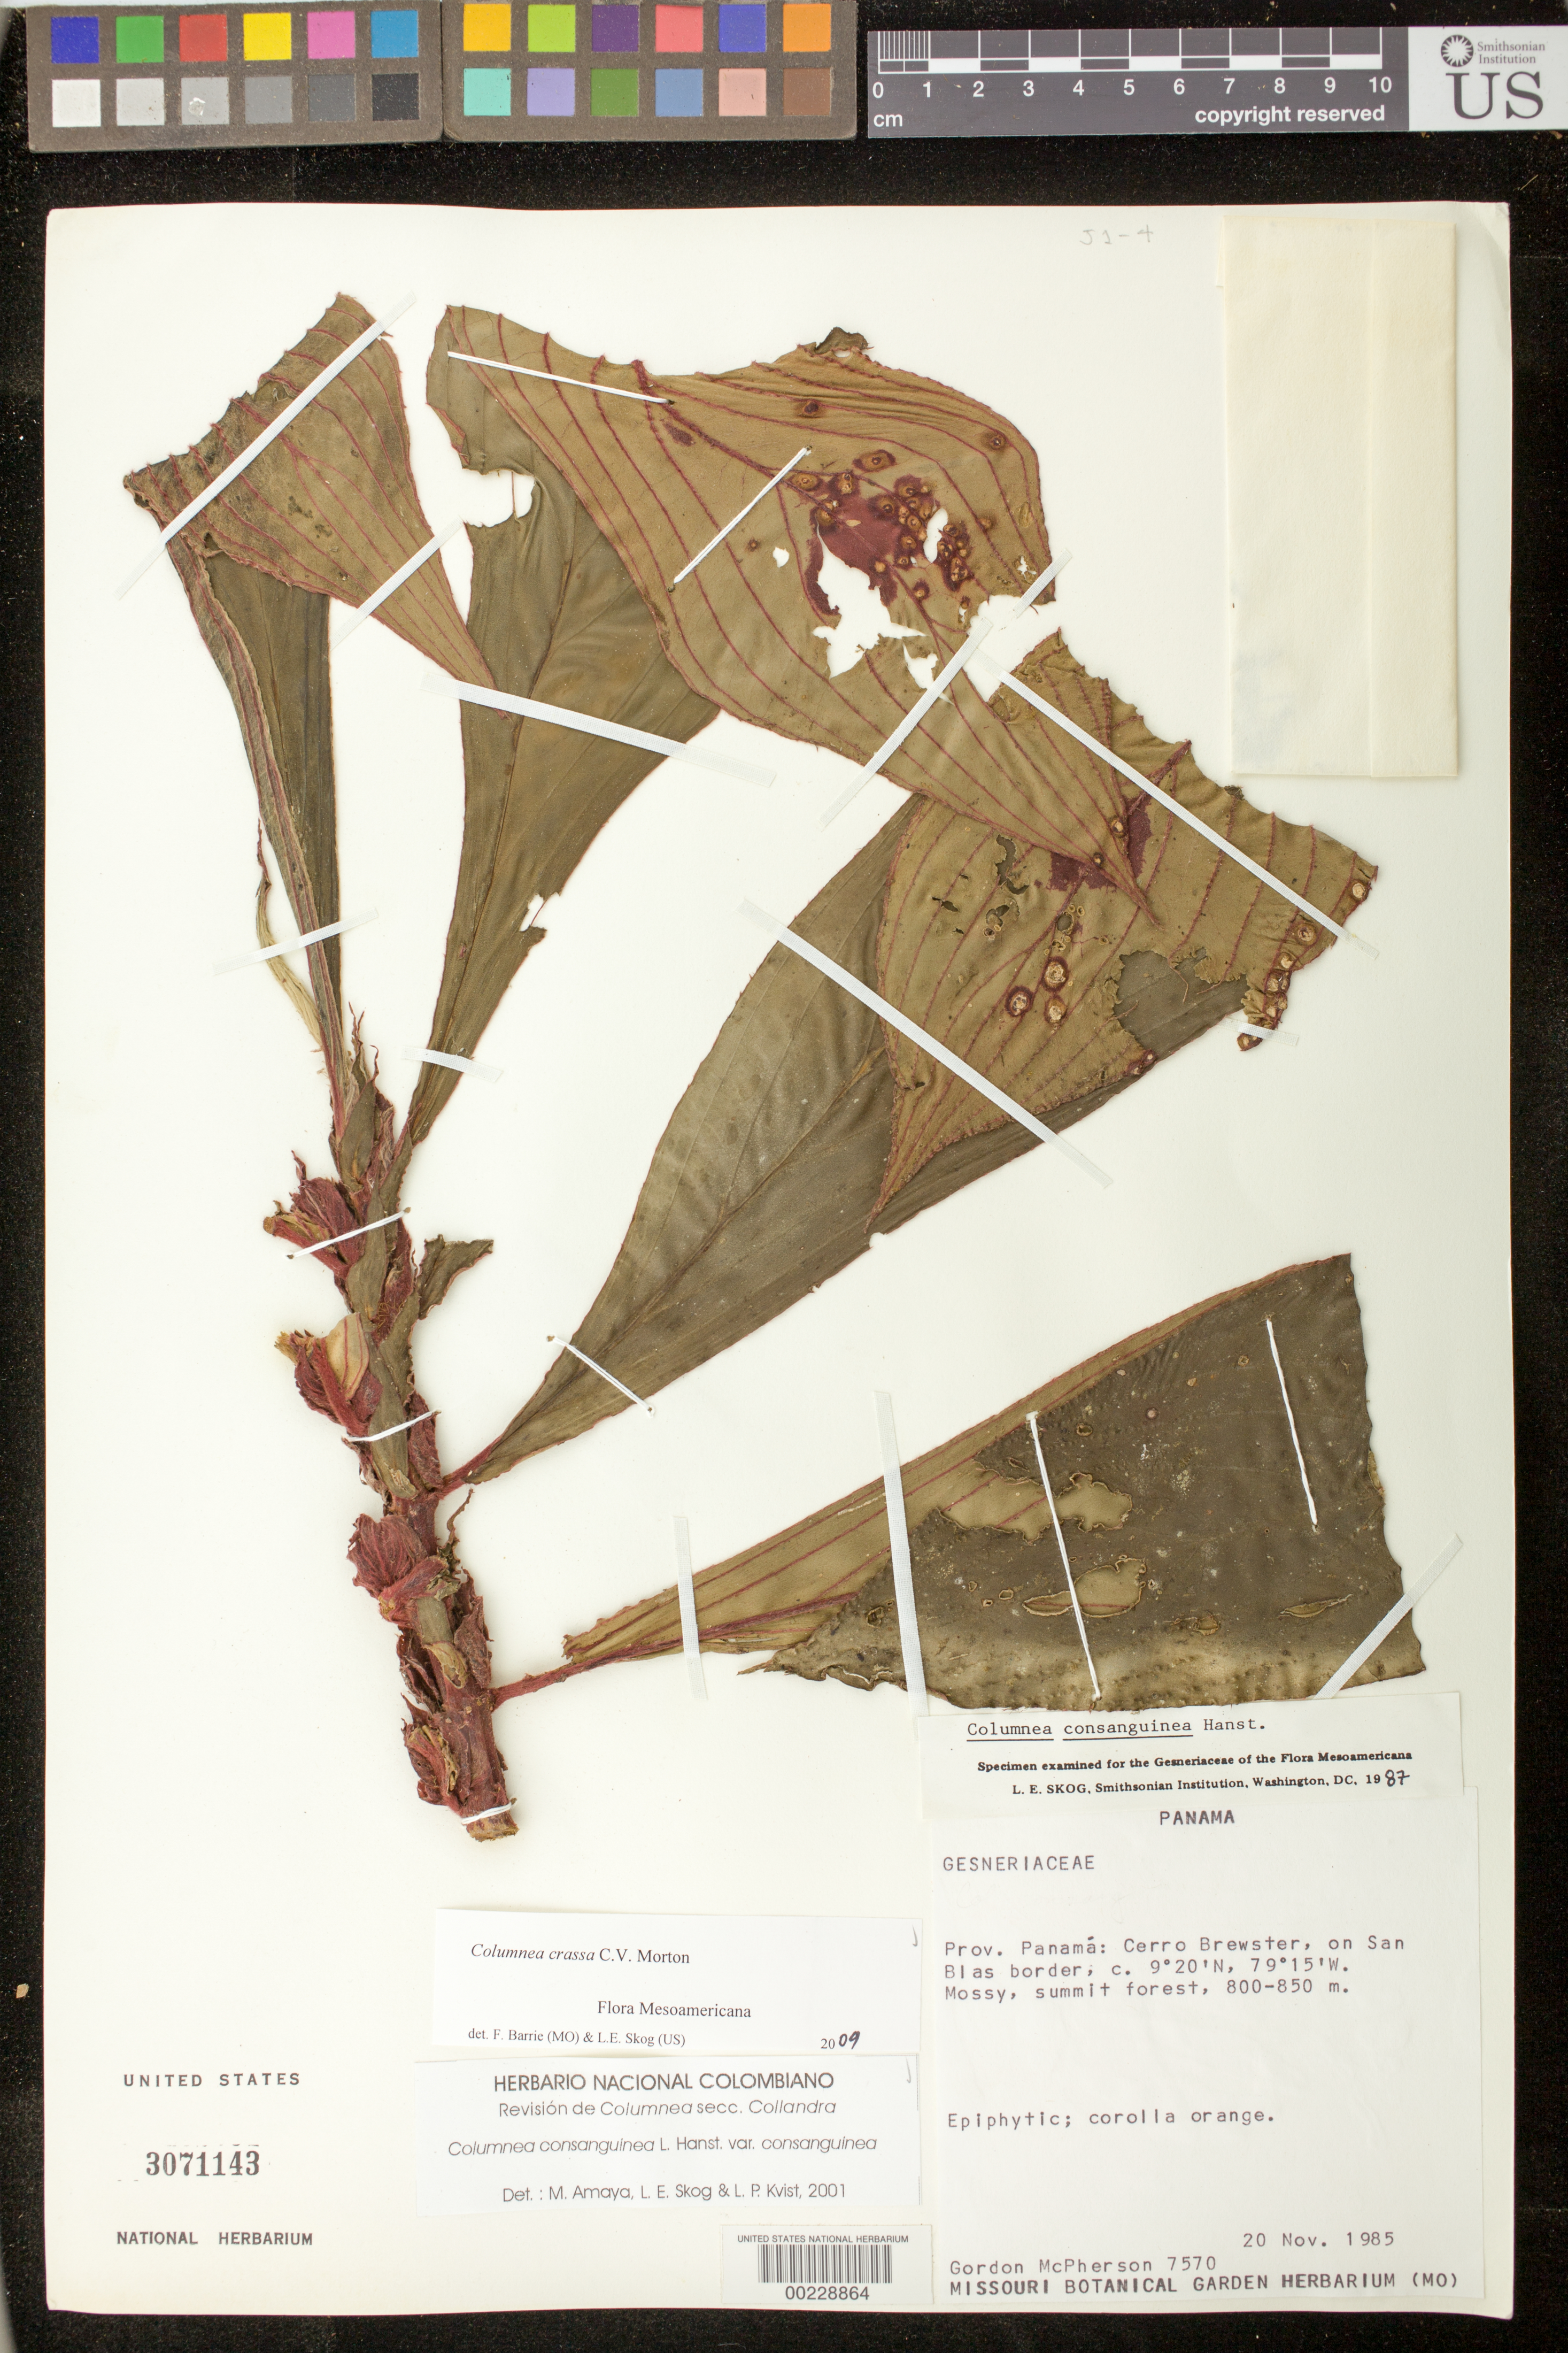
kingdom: Plantae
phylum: Tracheophyta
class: Magnoliopsida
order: Lamiales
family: Gesneriaceae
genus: Columnea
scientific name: Columnea crassa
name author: C.V. Morton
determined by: Barrie, F. R.; Skog, Laurence E.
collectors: G. D. McPherson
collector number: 7570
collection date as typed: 20 Nov 1985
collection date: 1985-11-20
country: Panama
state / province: Panamá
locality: Cerro Brewster, on San Blas border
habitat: Mossy, summit forest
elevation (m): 800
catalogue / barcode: US 3071143